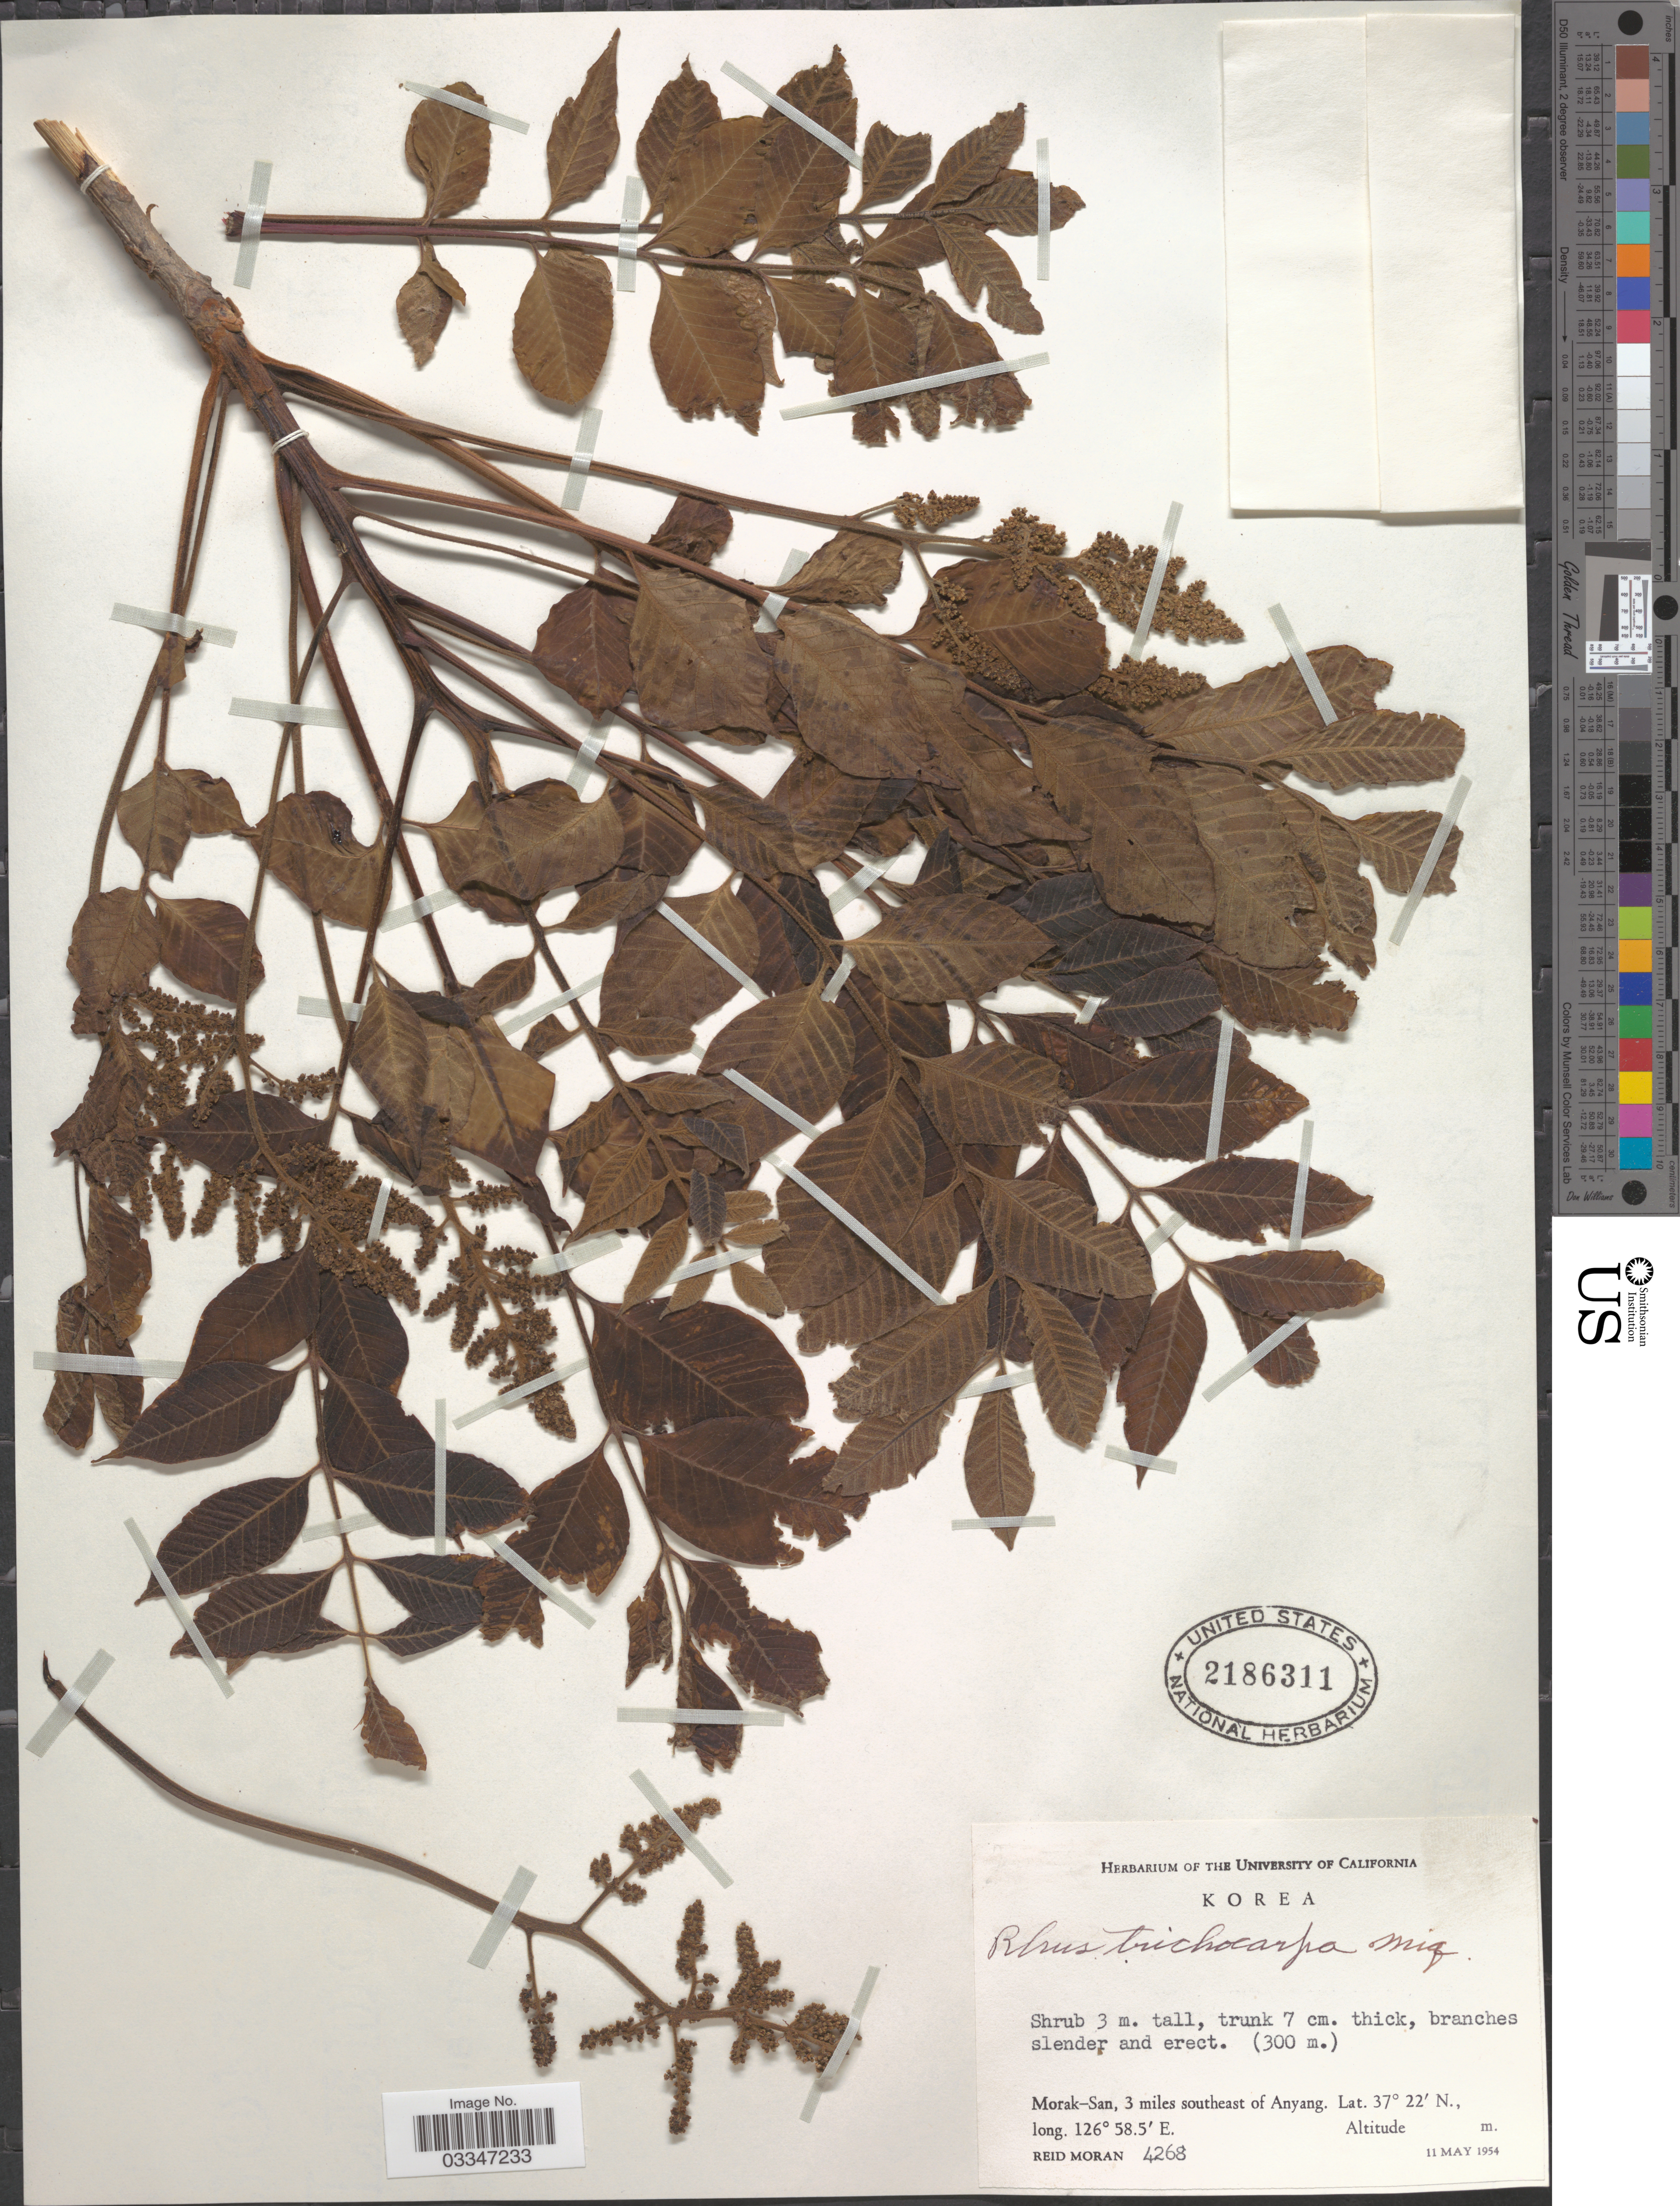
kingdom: Plantae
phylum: Tracheophyta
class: Magnoliopsida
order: Sapindales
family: Anacardiaceae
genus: Rhus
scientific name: Rhus trichocarpa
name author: Miq.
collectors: R. Moran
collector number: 4268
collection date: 1954-05-11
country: South Korea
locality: Morak-San, 3 miles southeast of Anyang.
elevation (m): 300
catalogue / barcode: US 2186311